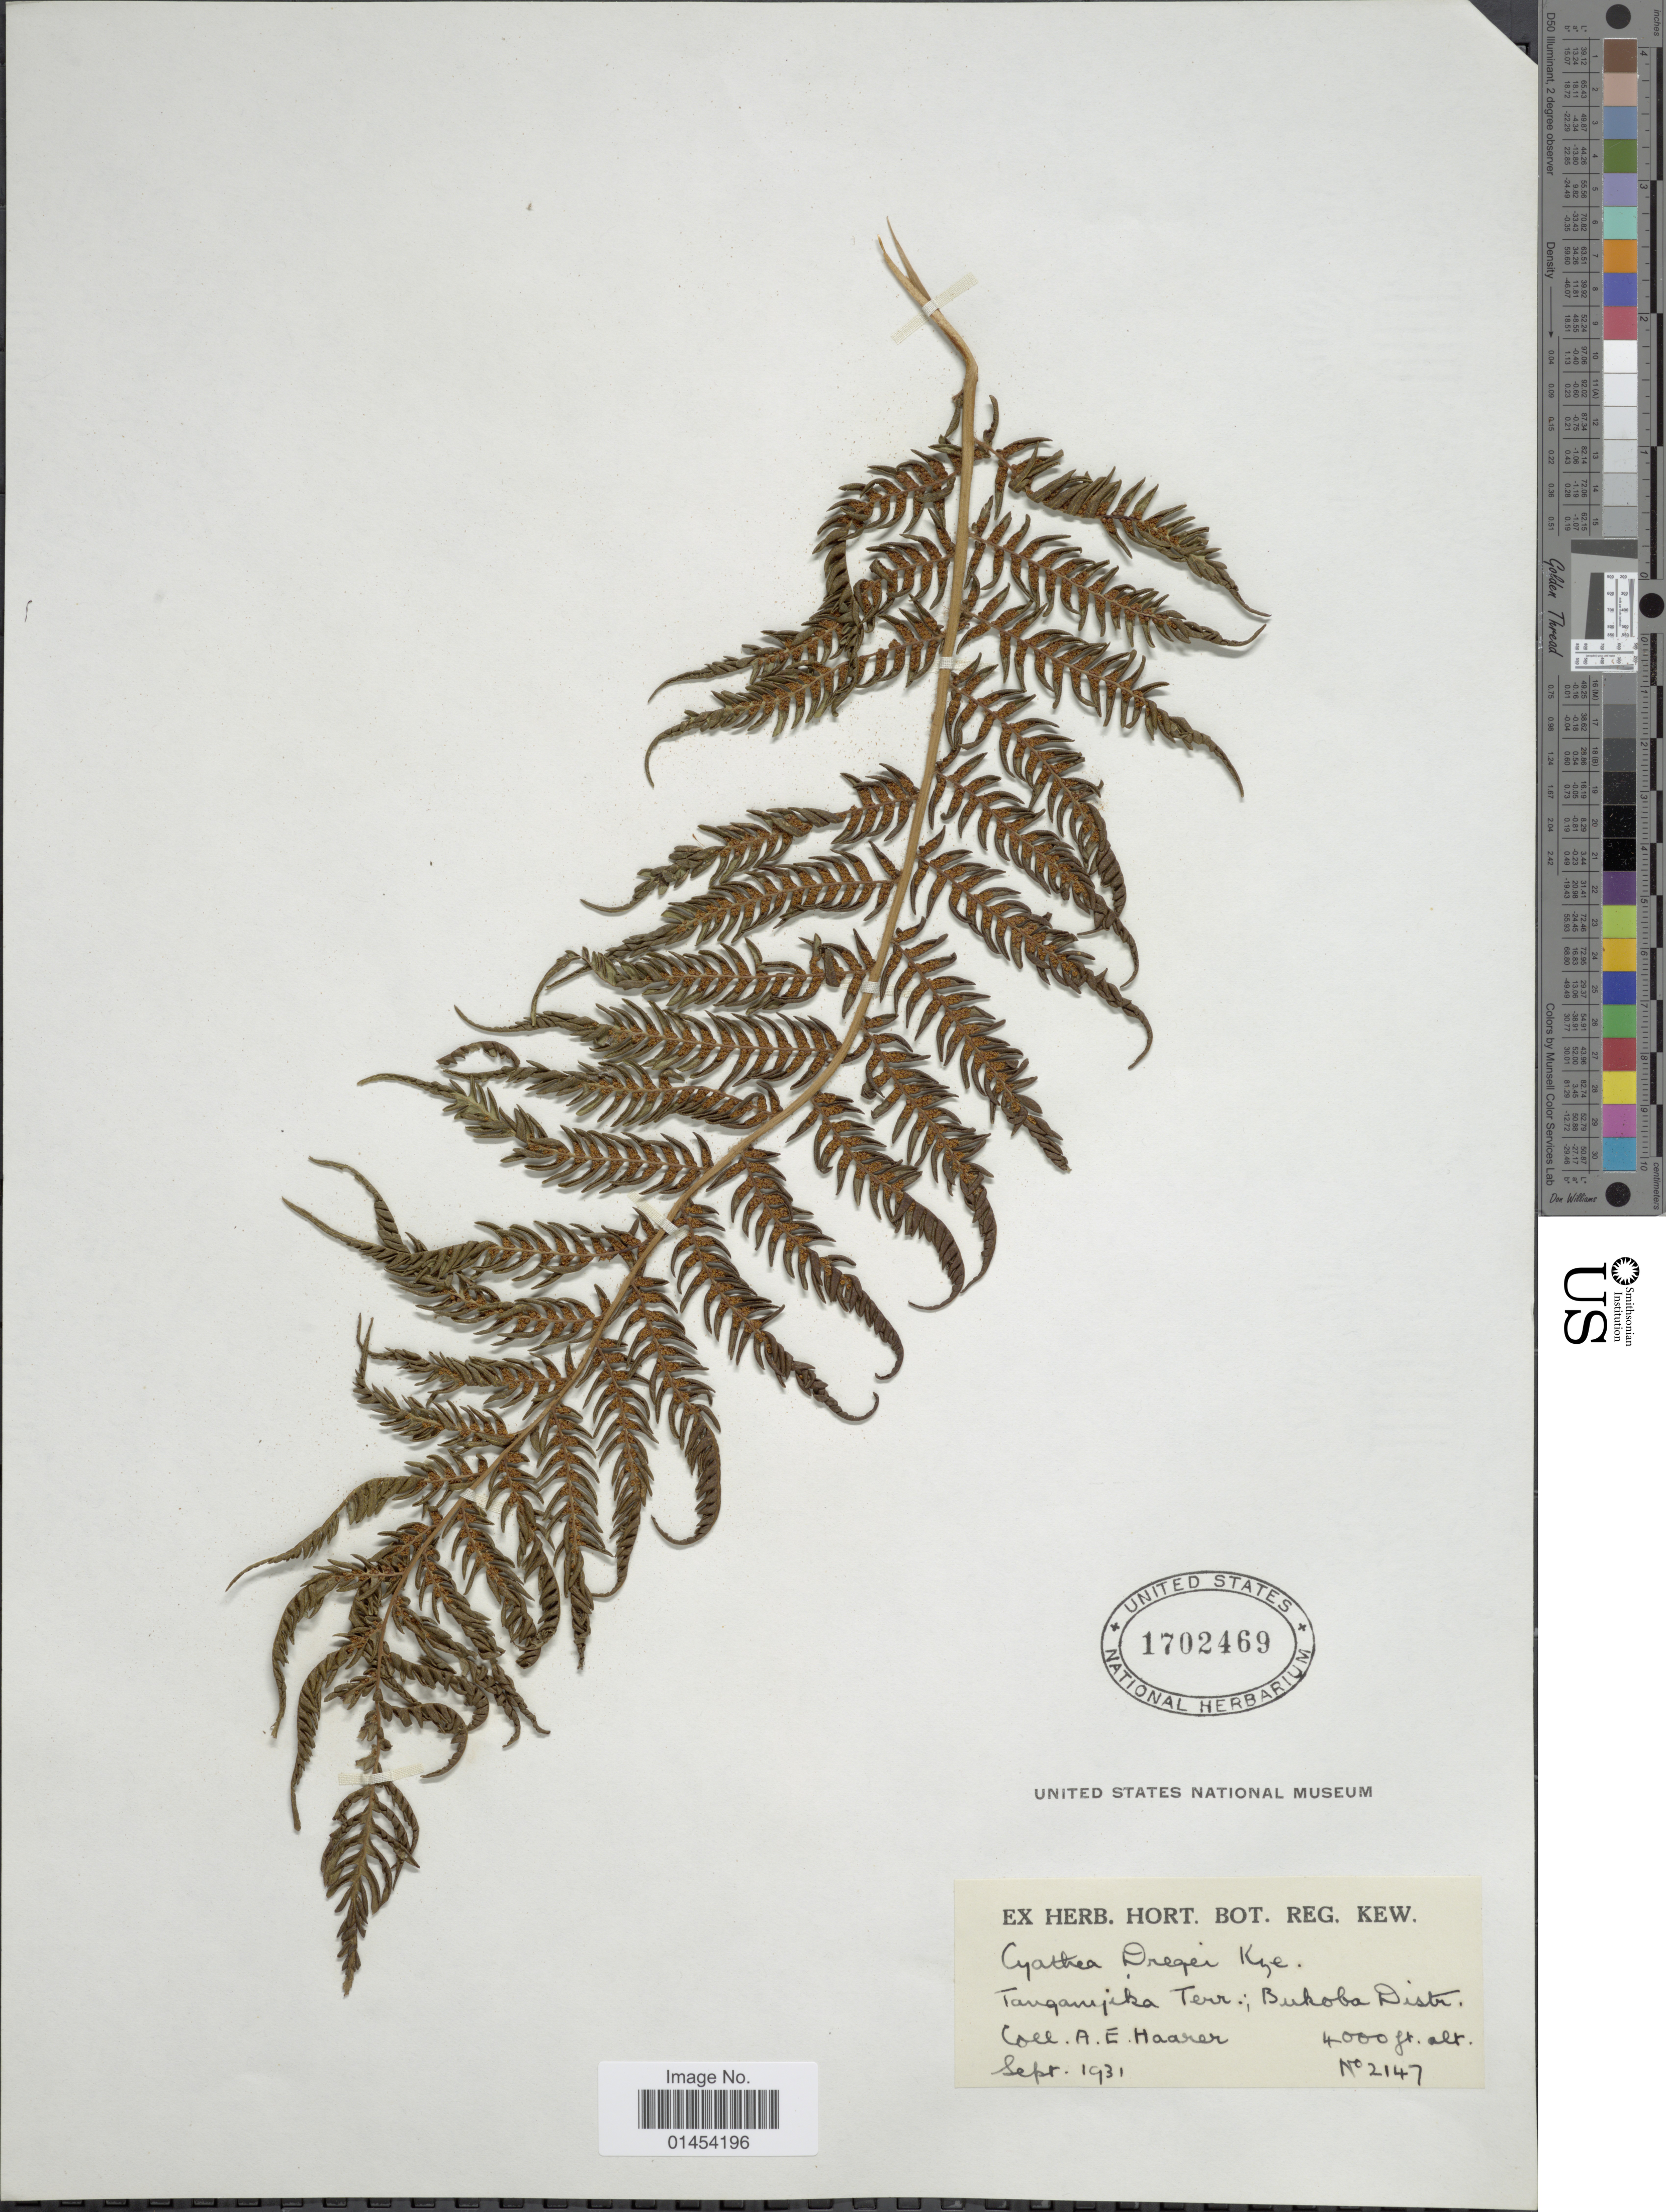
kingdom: Plantae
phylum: Tracheophyta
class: Polypodiopsida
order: Cyatheales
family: Cyatheaceae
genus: Cyathea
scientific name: Cyathea dregei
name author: Kunze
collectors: A. Haarer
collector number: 2147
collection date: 1931-09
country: Tanzania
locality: Tanganyika Terr.; Bukoba Distr.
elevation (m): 1219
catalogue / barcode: US 1702469